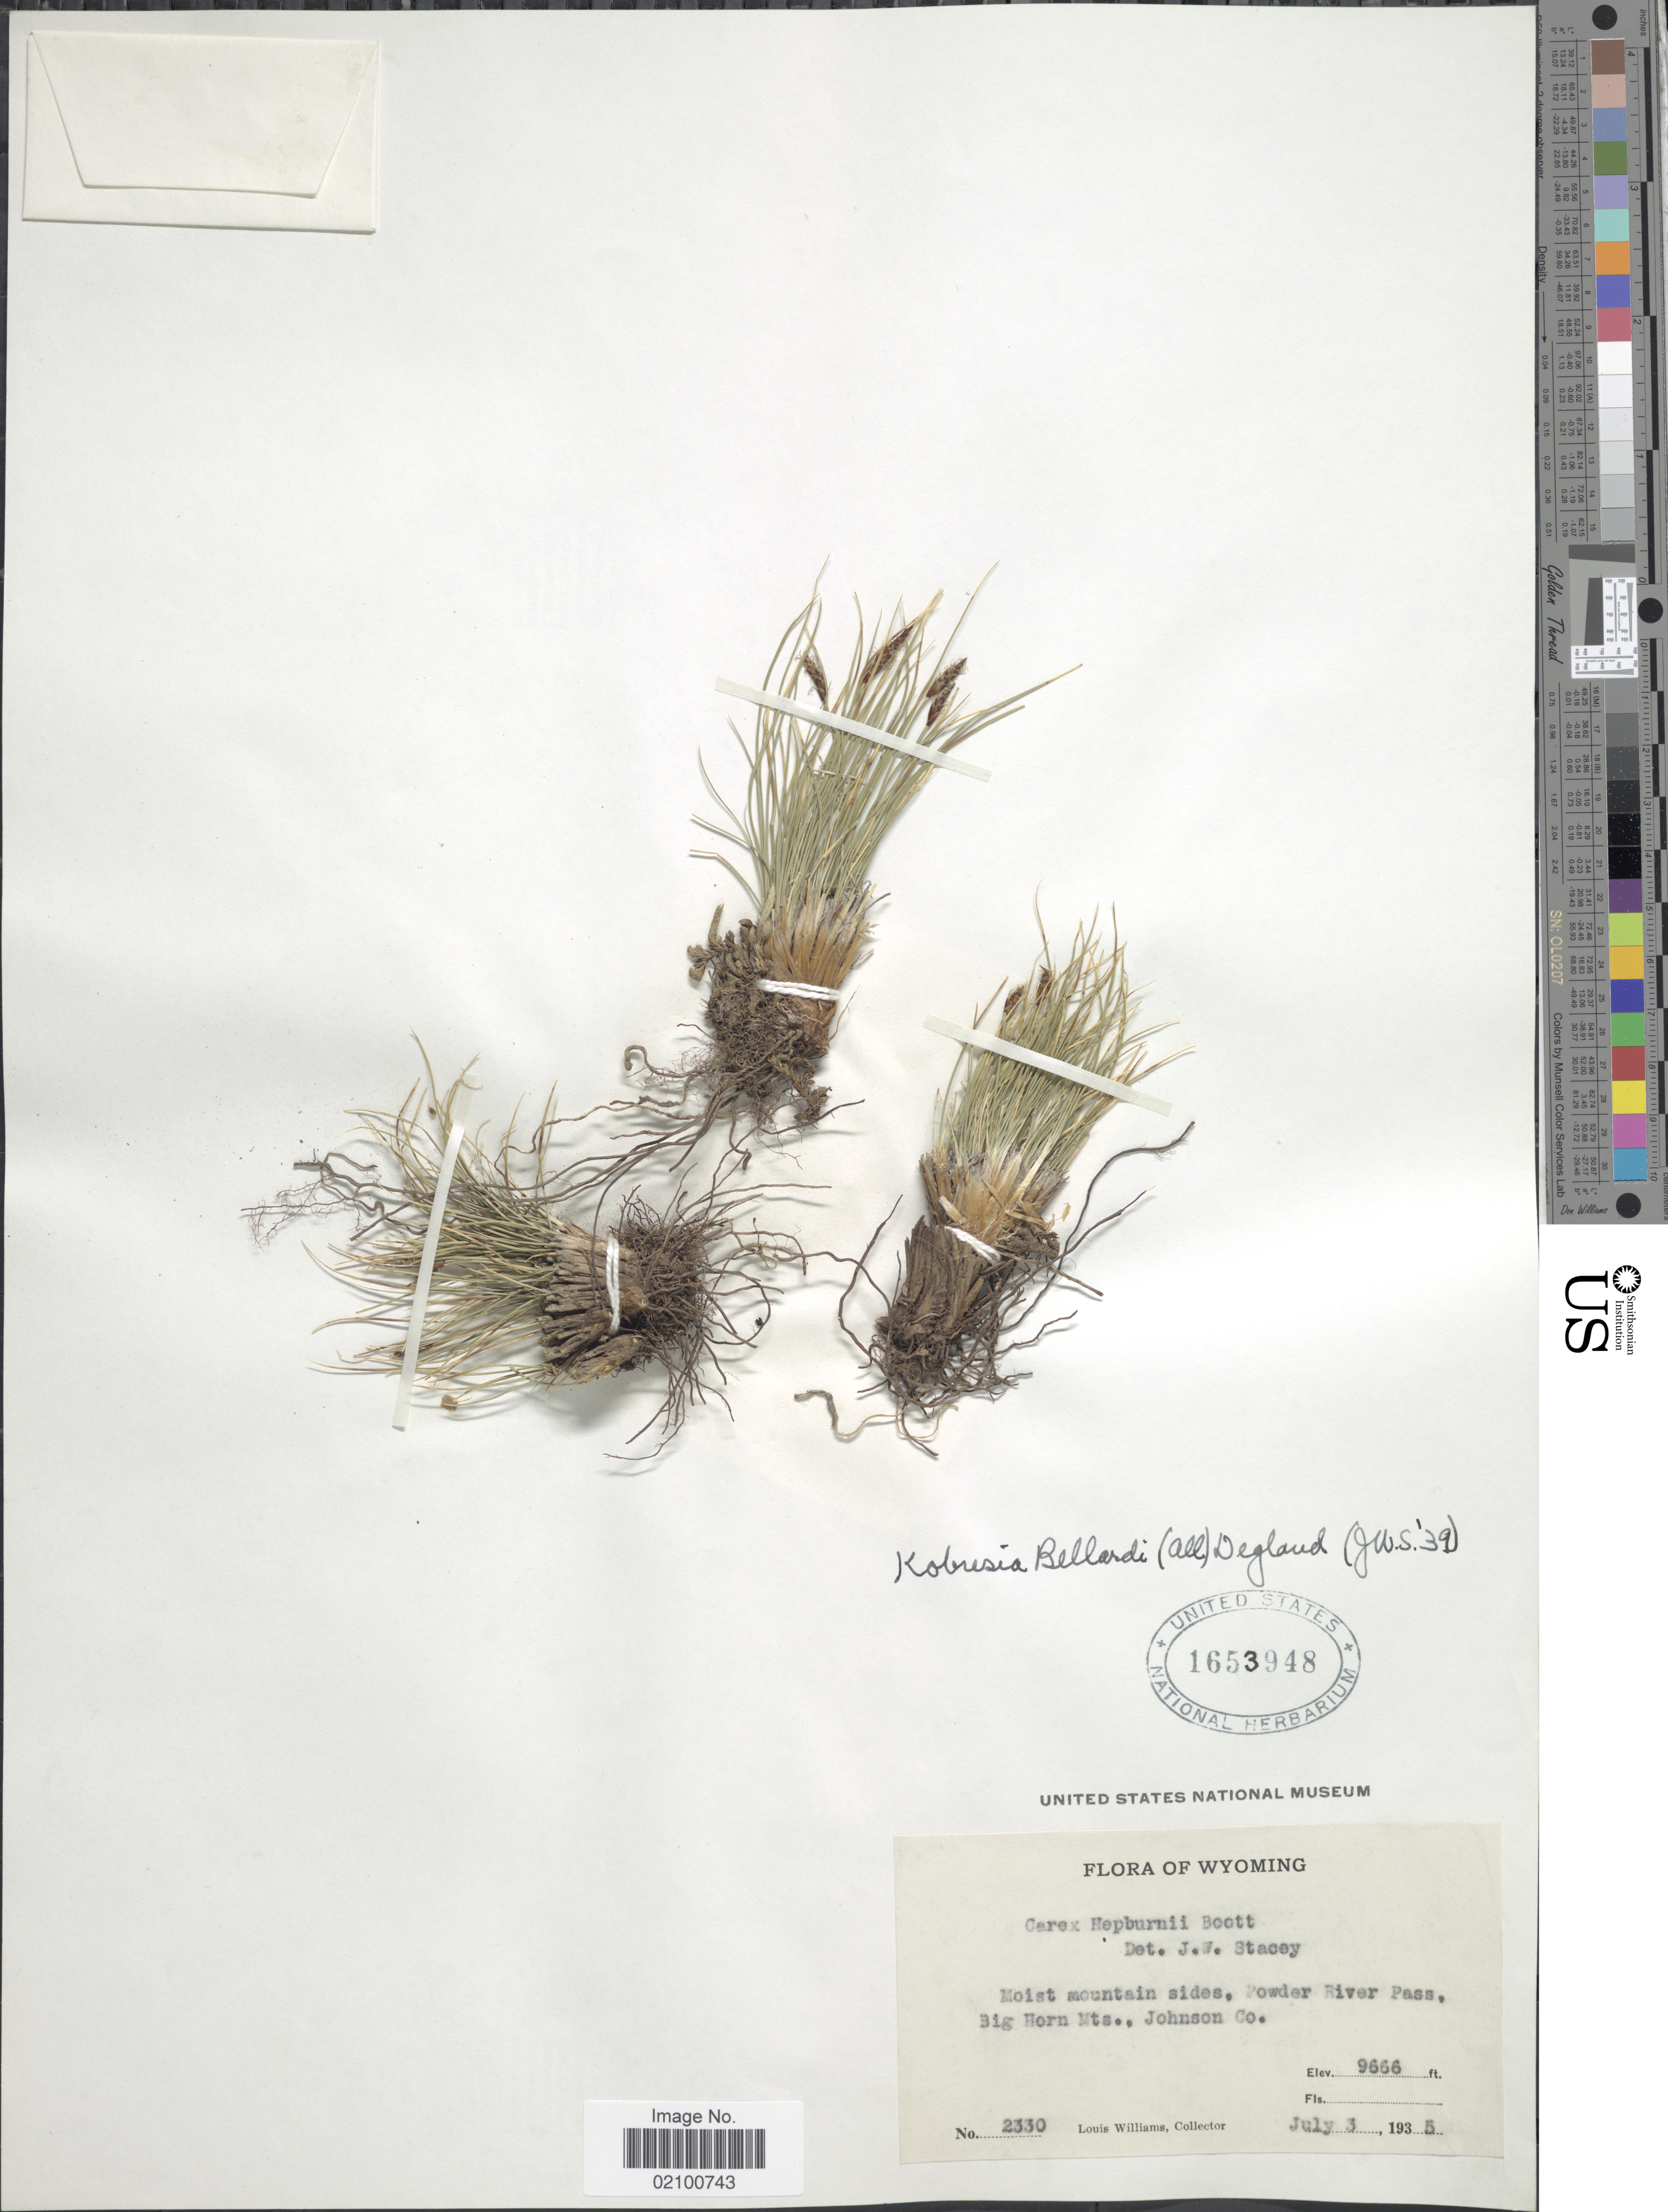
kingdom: Plantae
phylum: Tracheophyta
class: Liliopsida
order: Poales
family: Cyperaceae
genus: Carex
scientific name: Carex myosuroides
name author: Vill.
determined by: Strong, M. T., (US), Smithsonian Institution - National Museum of Natural History (UNITED STATES)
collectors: L. G. Williams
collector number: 2330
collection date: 1935-07-03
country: United States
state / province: Wyoming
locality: Powder River Pass, Big Horn Mts, Johnson Co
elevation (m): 2946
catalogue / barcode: US 1653948